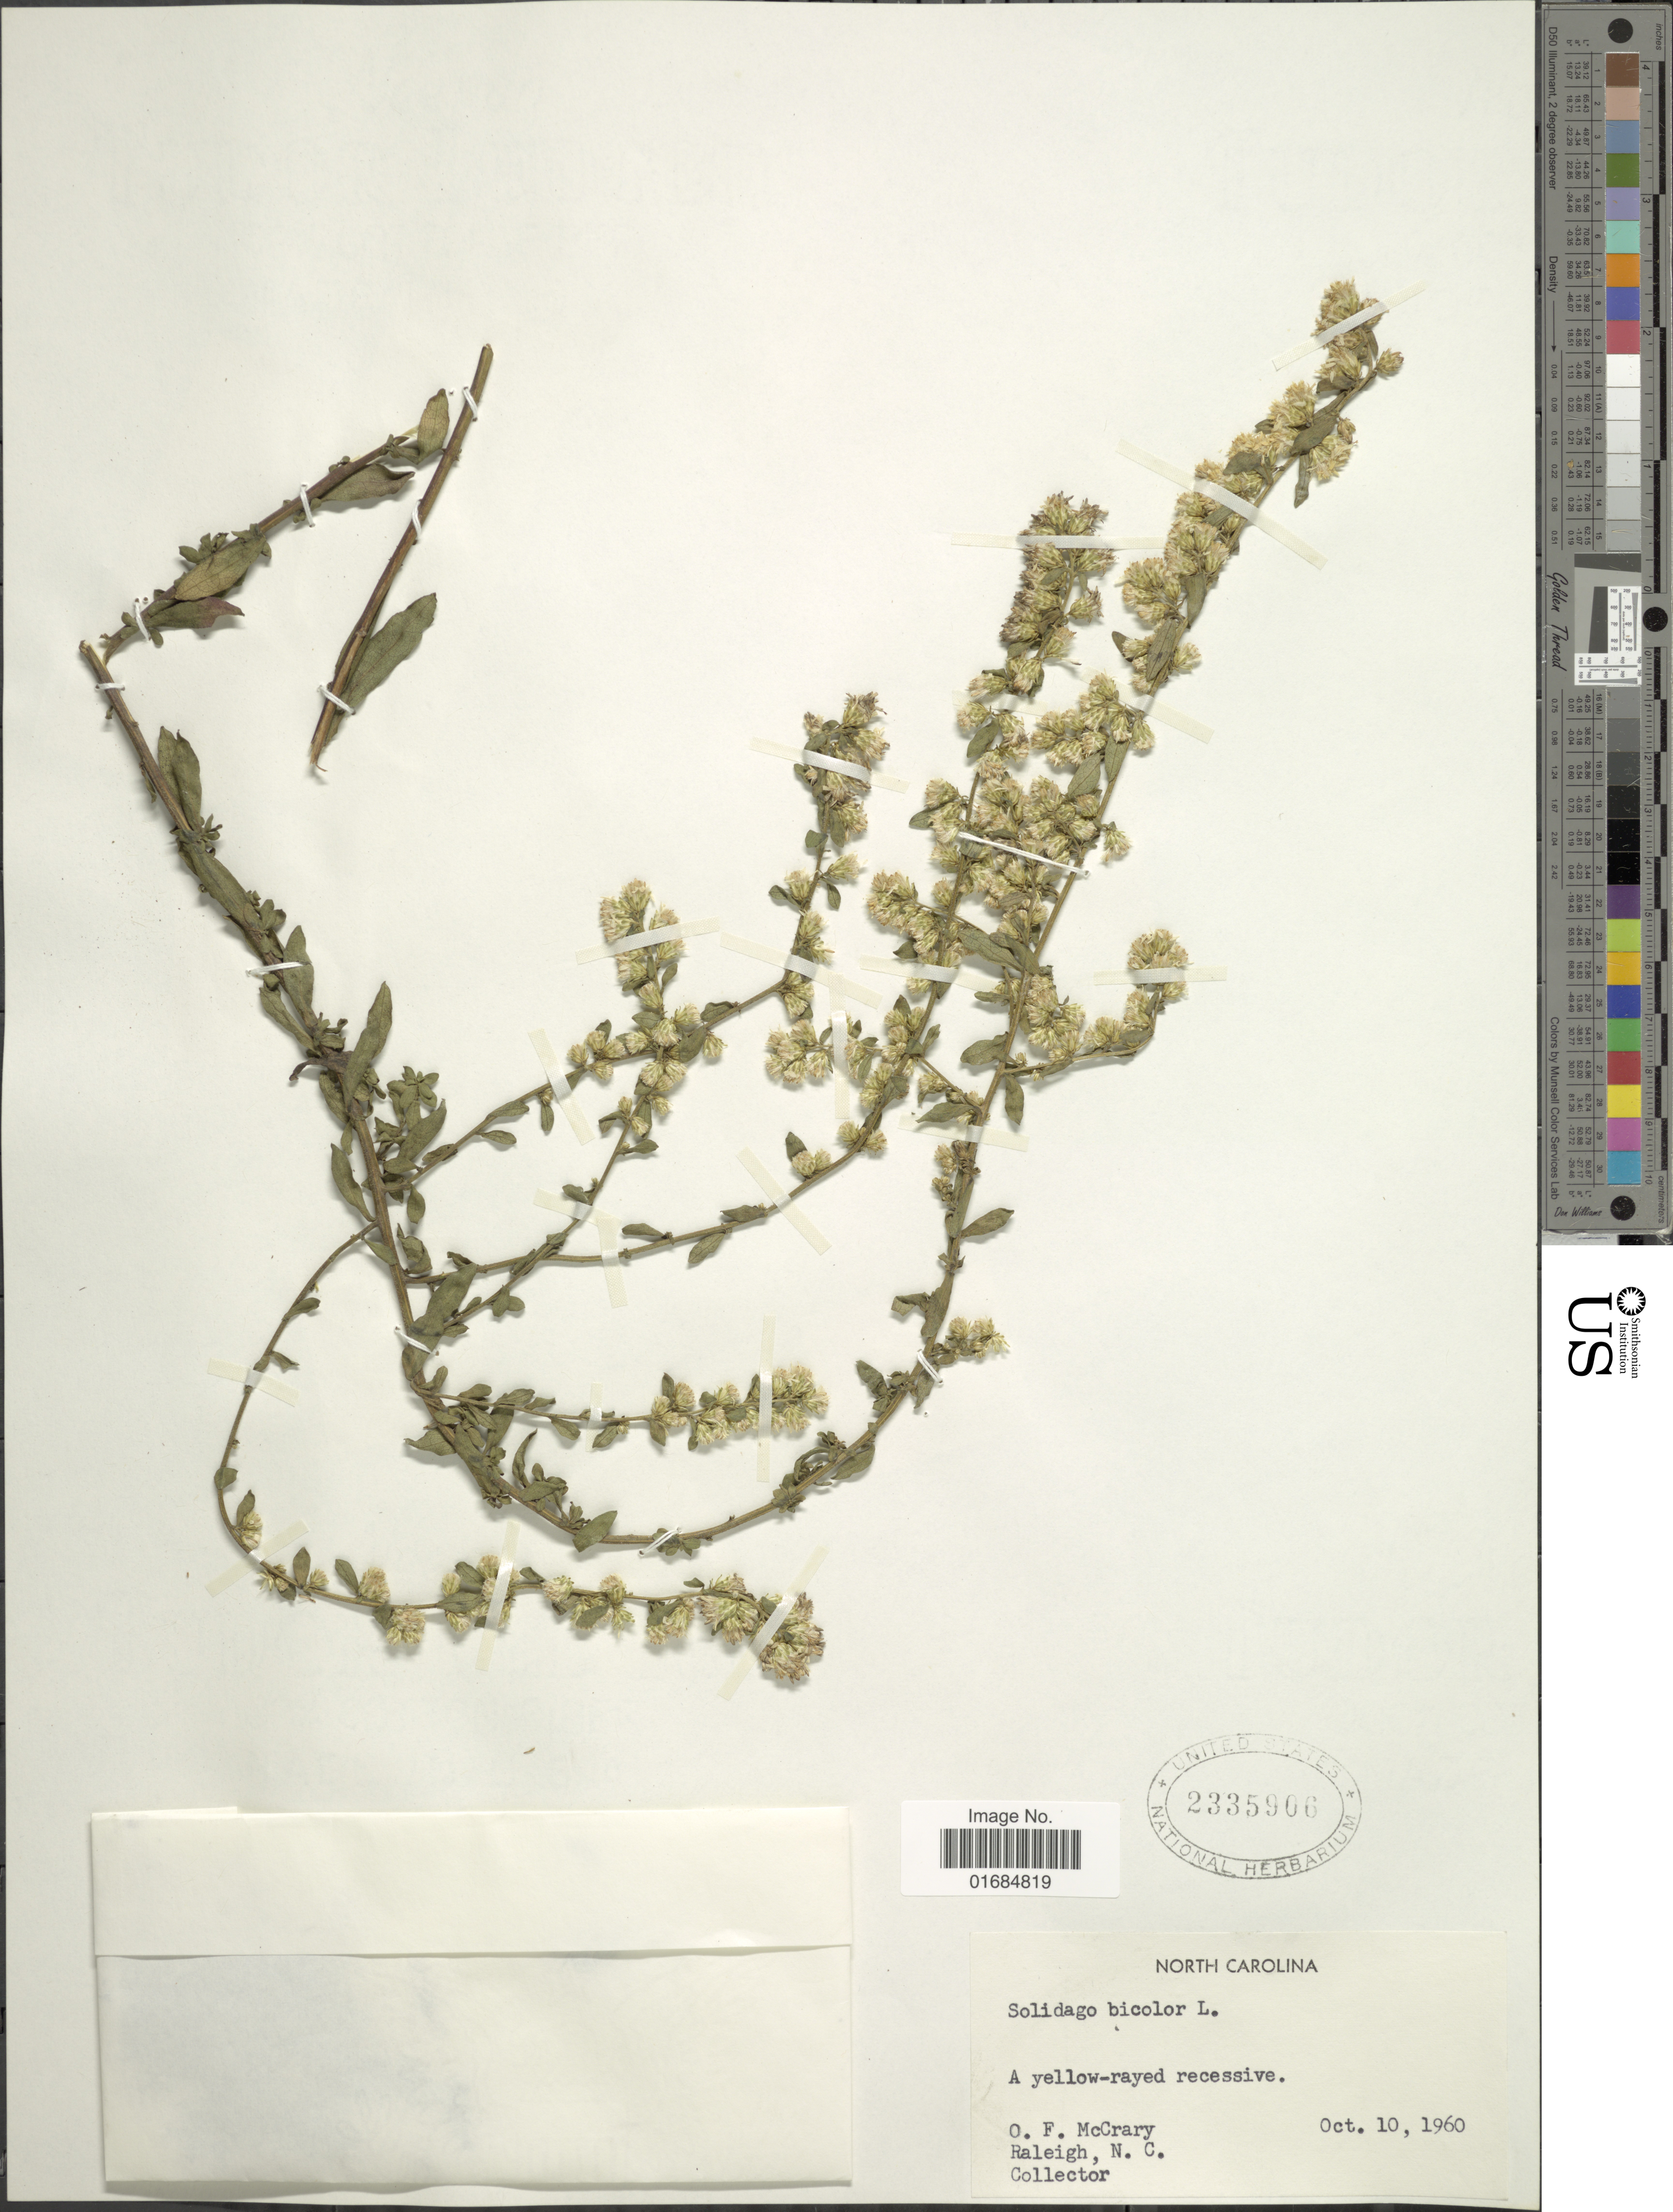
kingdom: Plantae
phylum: Tracheophyta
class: Magnoliopsida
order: Asterales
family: Asteraceae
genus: Solidago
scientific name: Solidago bicolor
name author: L.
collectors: O. McCrary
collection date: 1960-10-10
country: United States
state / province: North Carolina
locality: Raleigh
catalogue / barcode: US 2335906